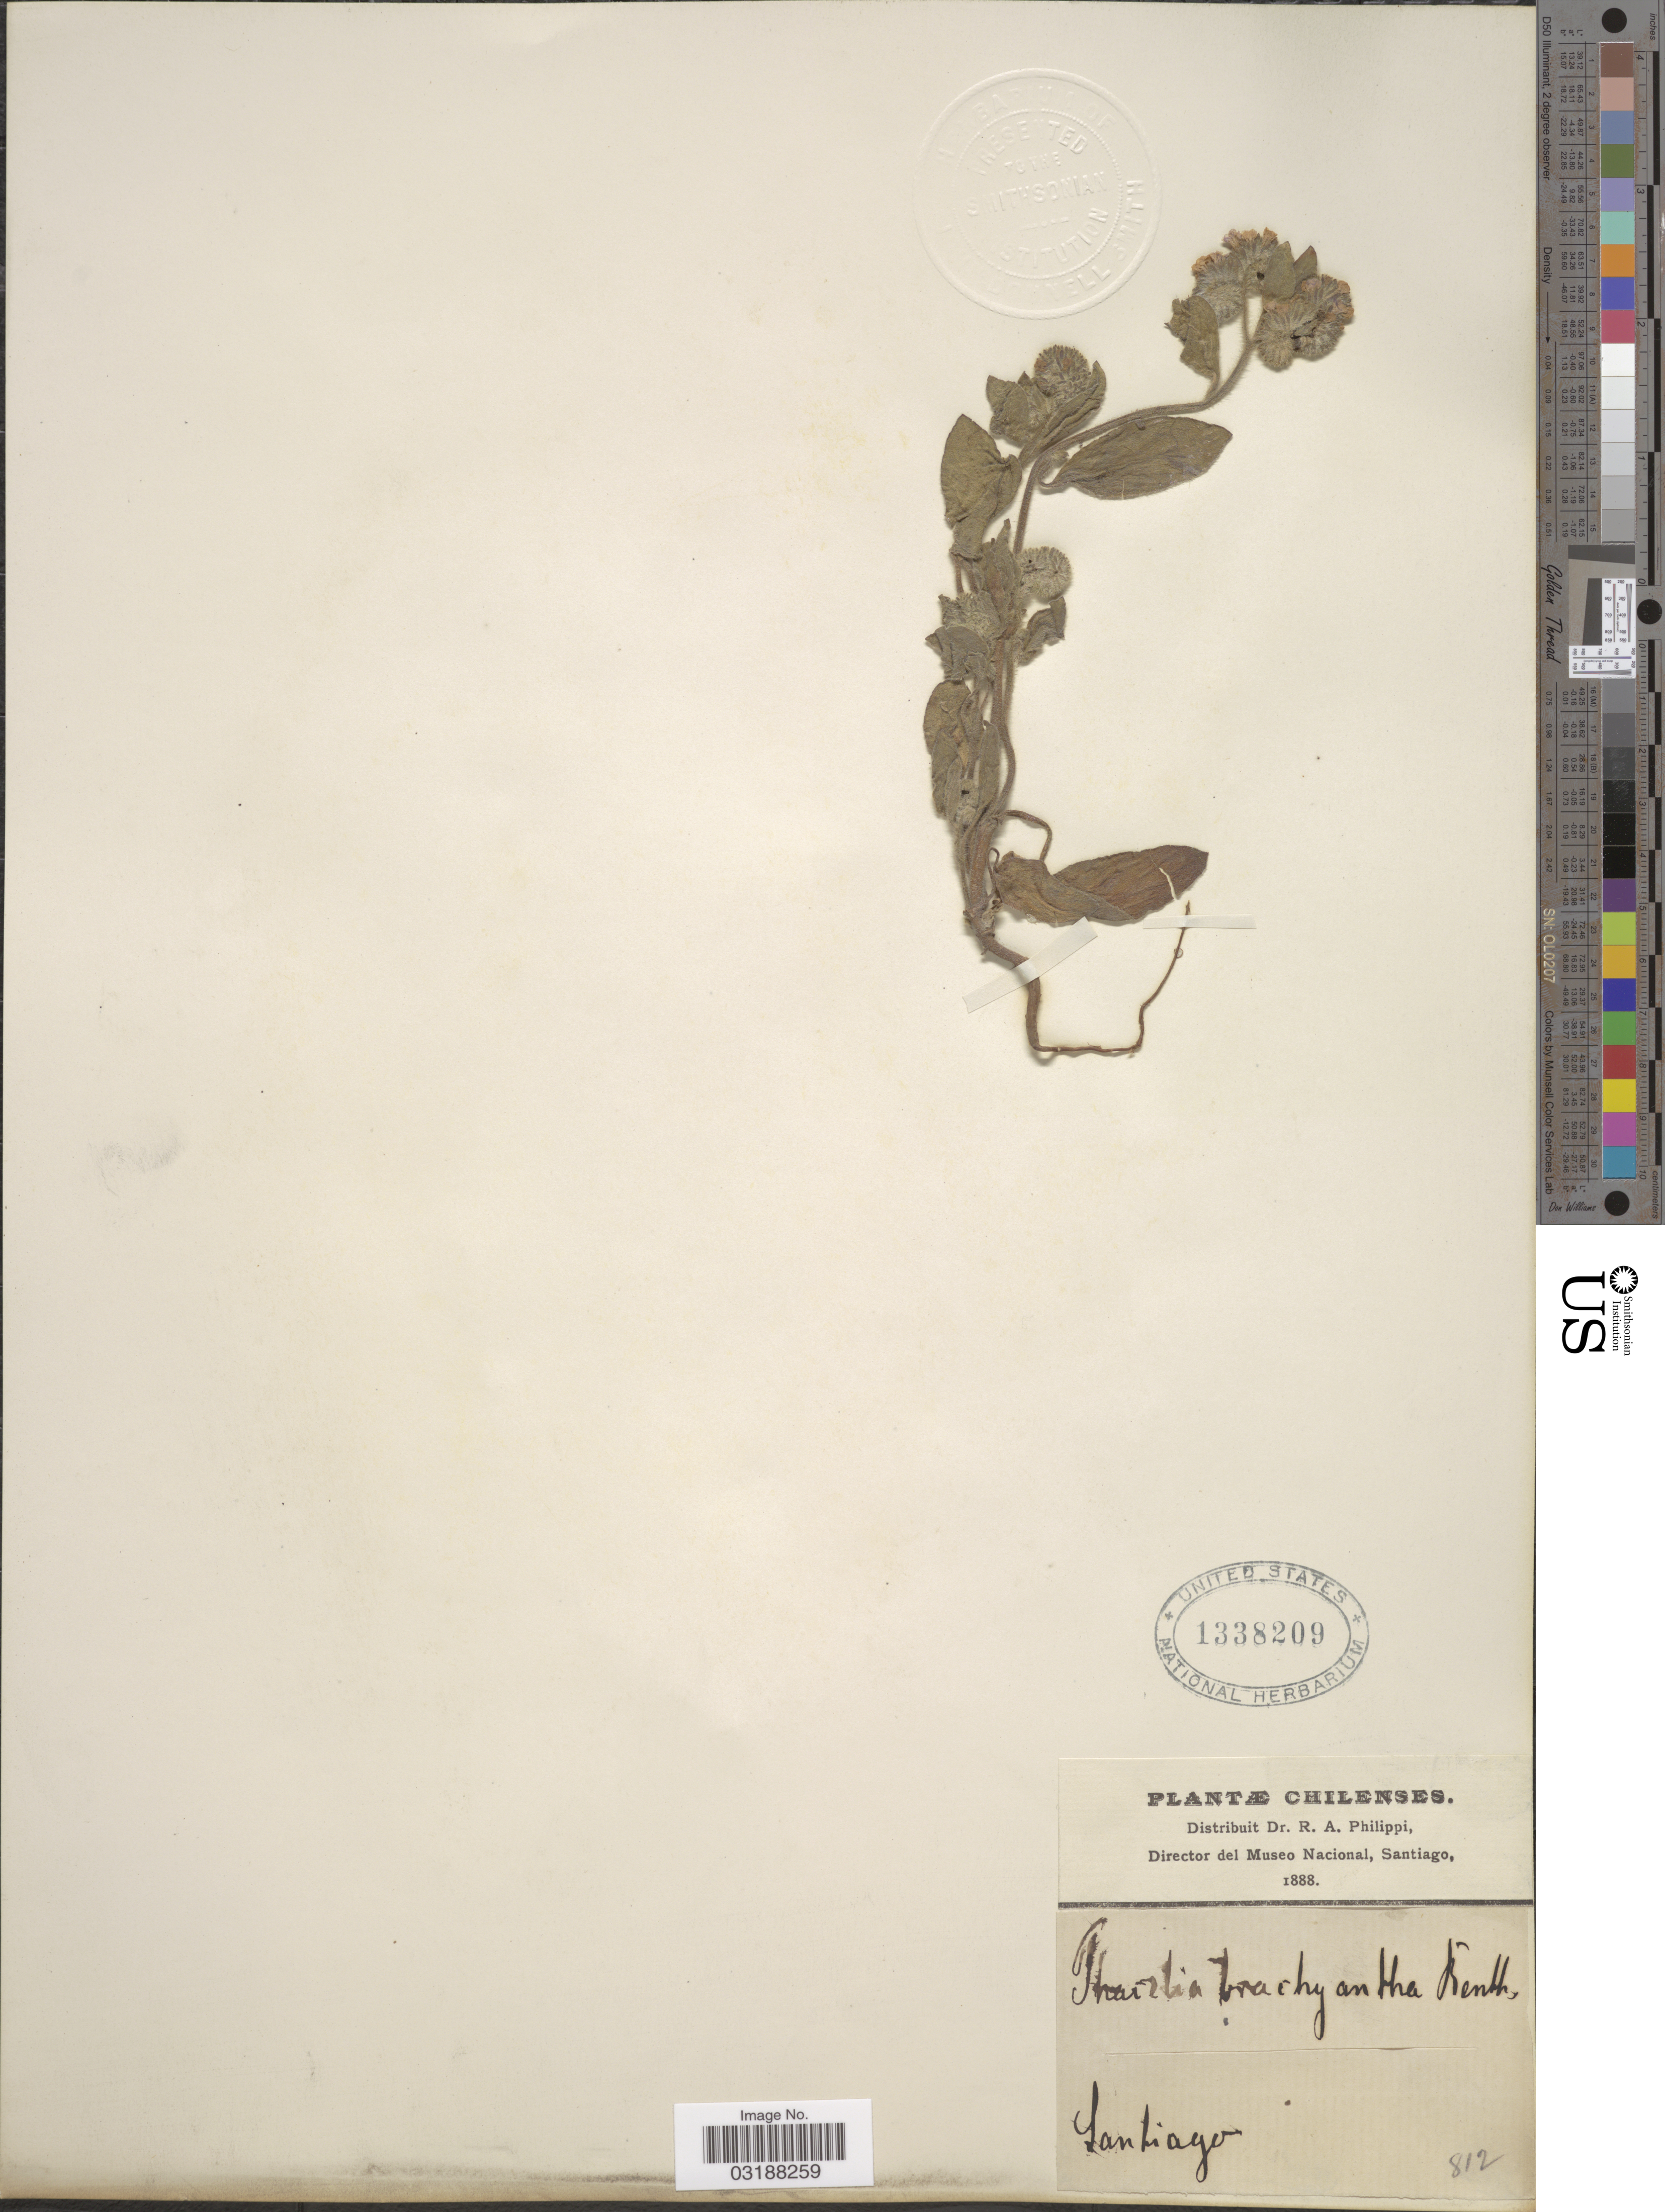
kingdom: Plantae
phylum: Tracheophyta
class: Magnoliopsida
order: Boraginales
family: Hydrophyllaceae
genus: Phacelia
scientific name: Phacelia magellanica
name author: (Lam.) Coville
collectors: ex. herb. R.A. Philippi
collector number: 812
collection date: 1888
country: Chile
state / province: Región Metropolitana (RM)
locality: Santiago.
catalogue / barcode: US 1338209